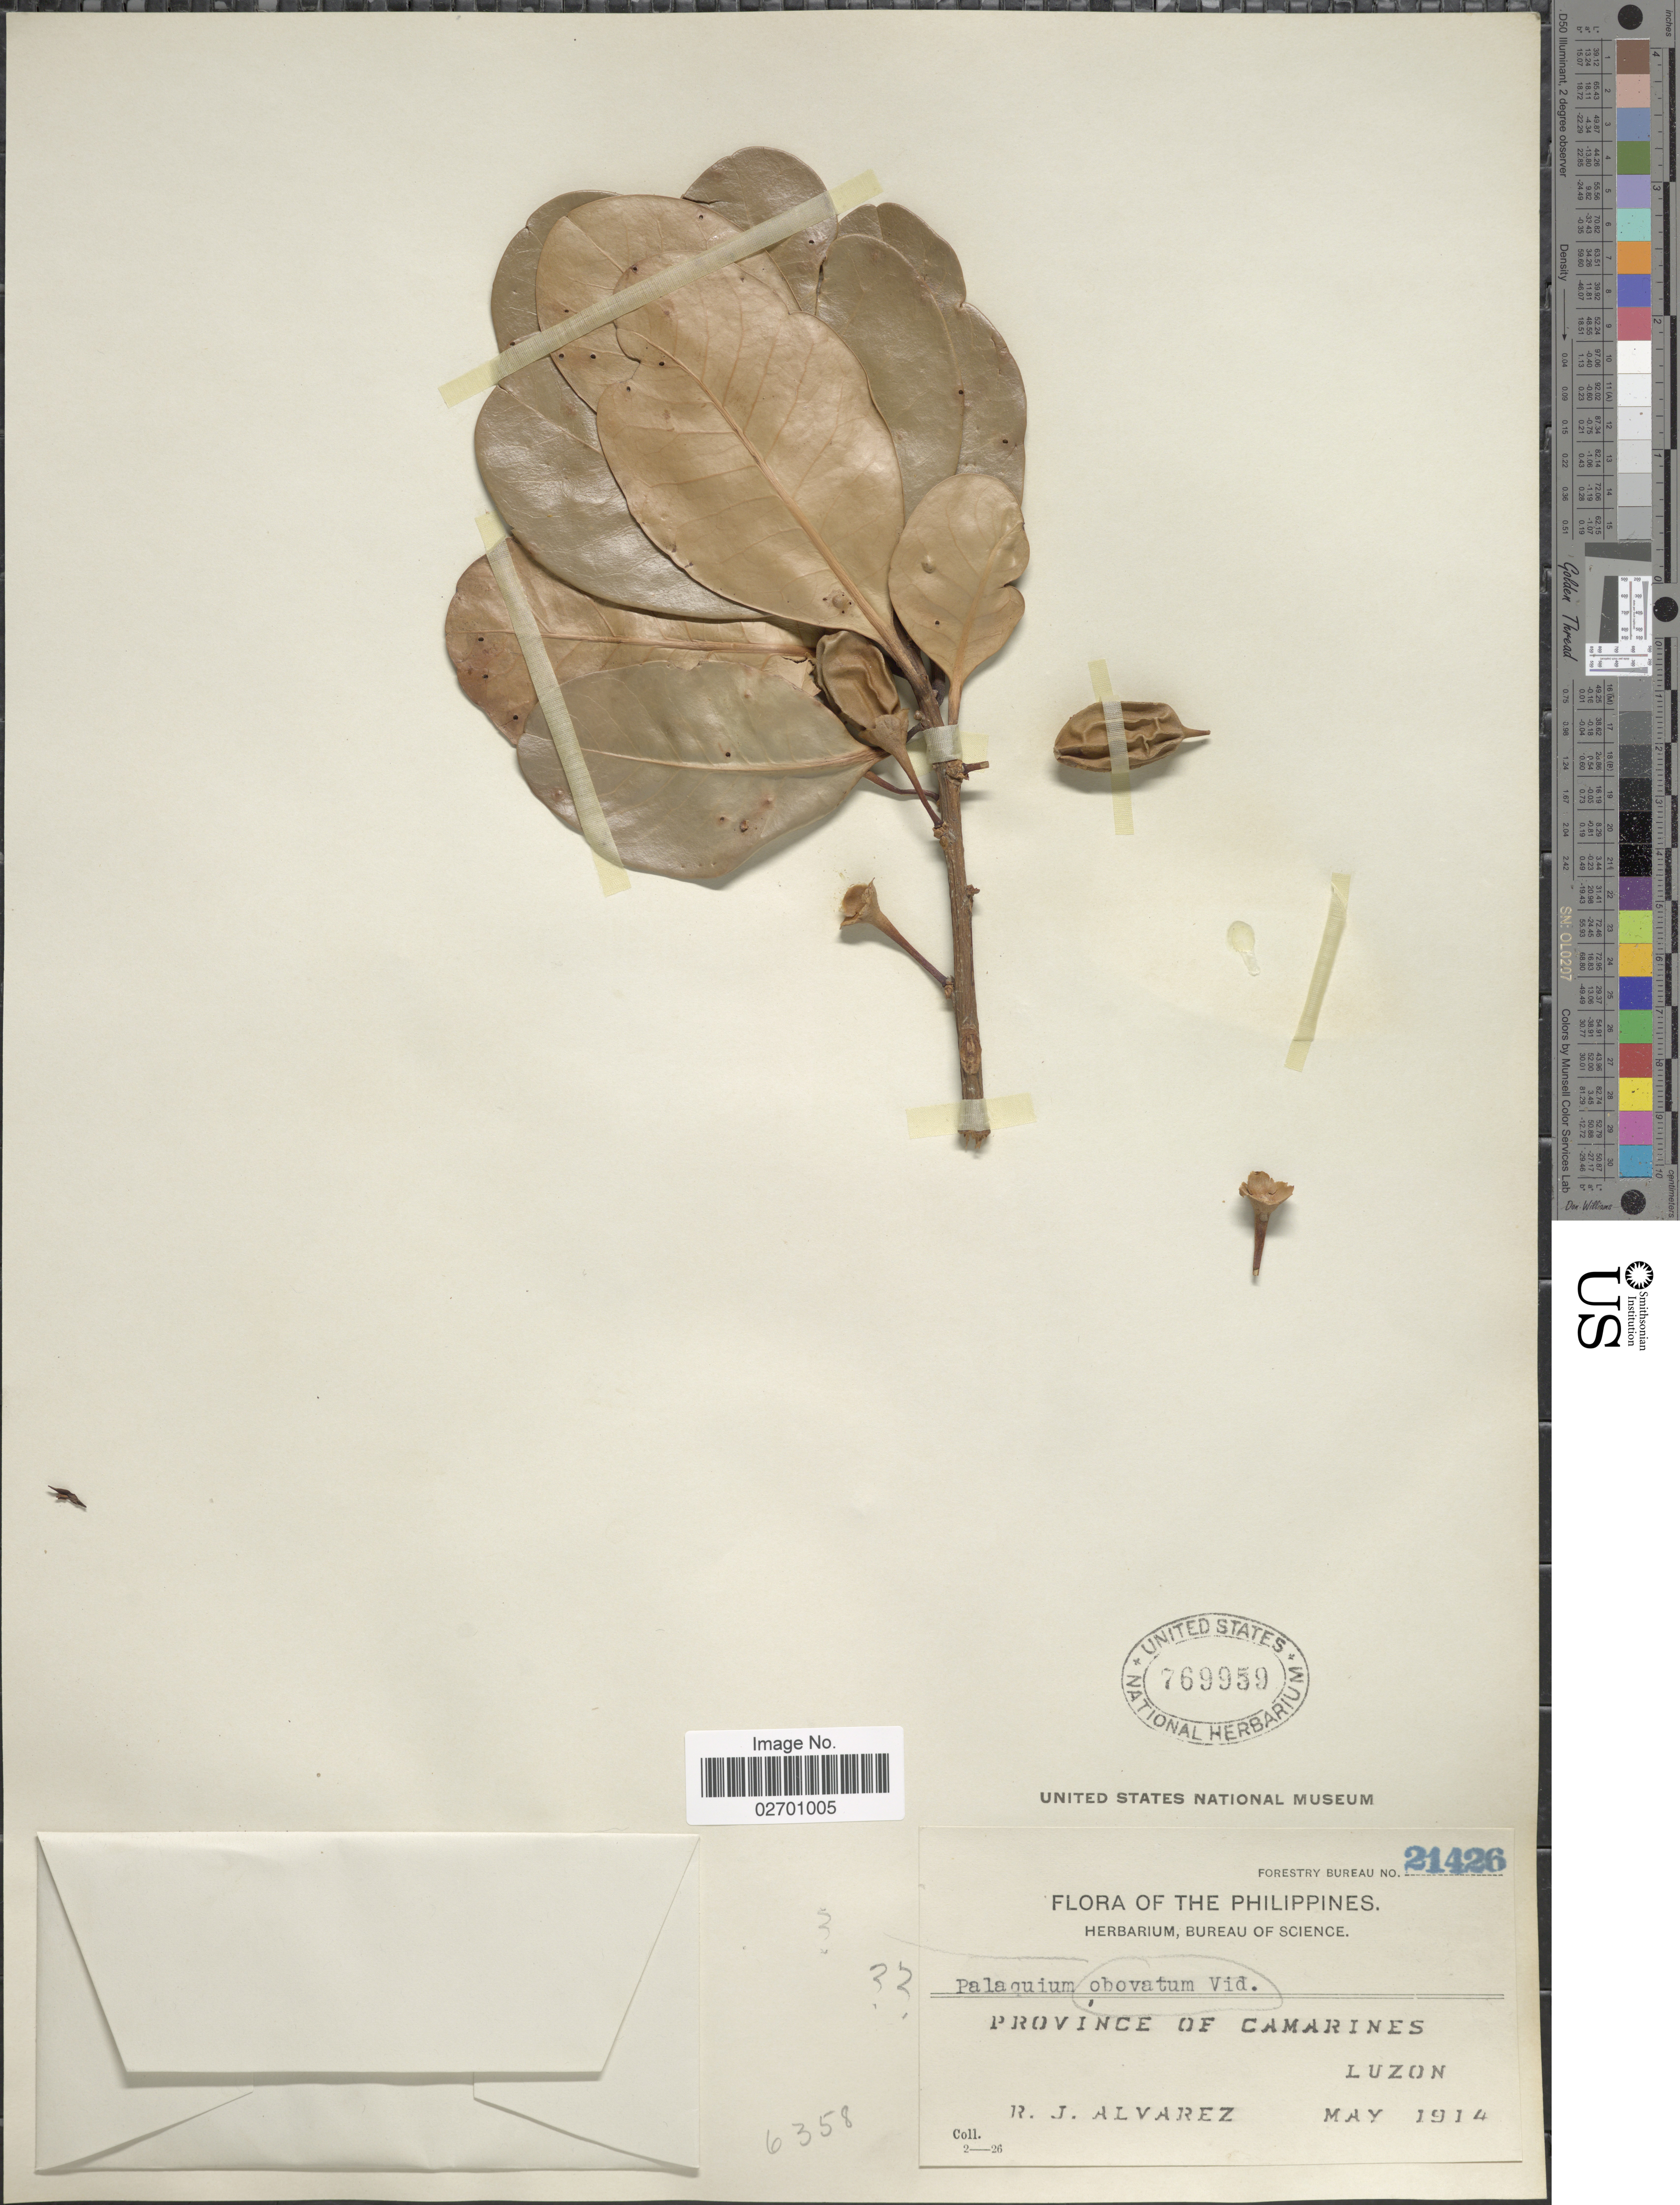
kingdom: Plantae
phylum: Tracheophyta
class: Magnoliopsida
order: Ericales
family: Sapotaceae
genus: Palaquium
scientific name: Palaquium sp.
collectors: R. Alvarez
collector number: Forestry Bureau 21426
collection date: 1914-05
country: Philippines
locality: Province of Camarines. Luzon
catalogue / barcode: US 769959